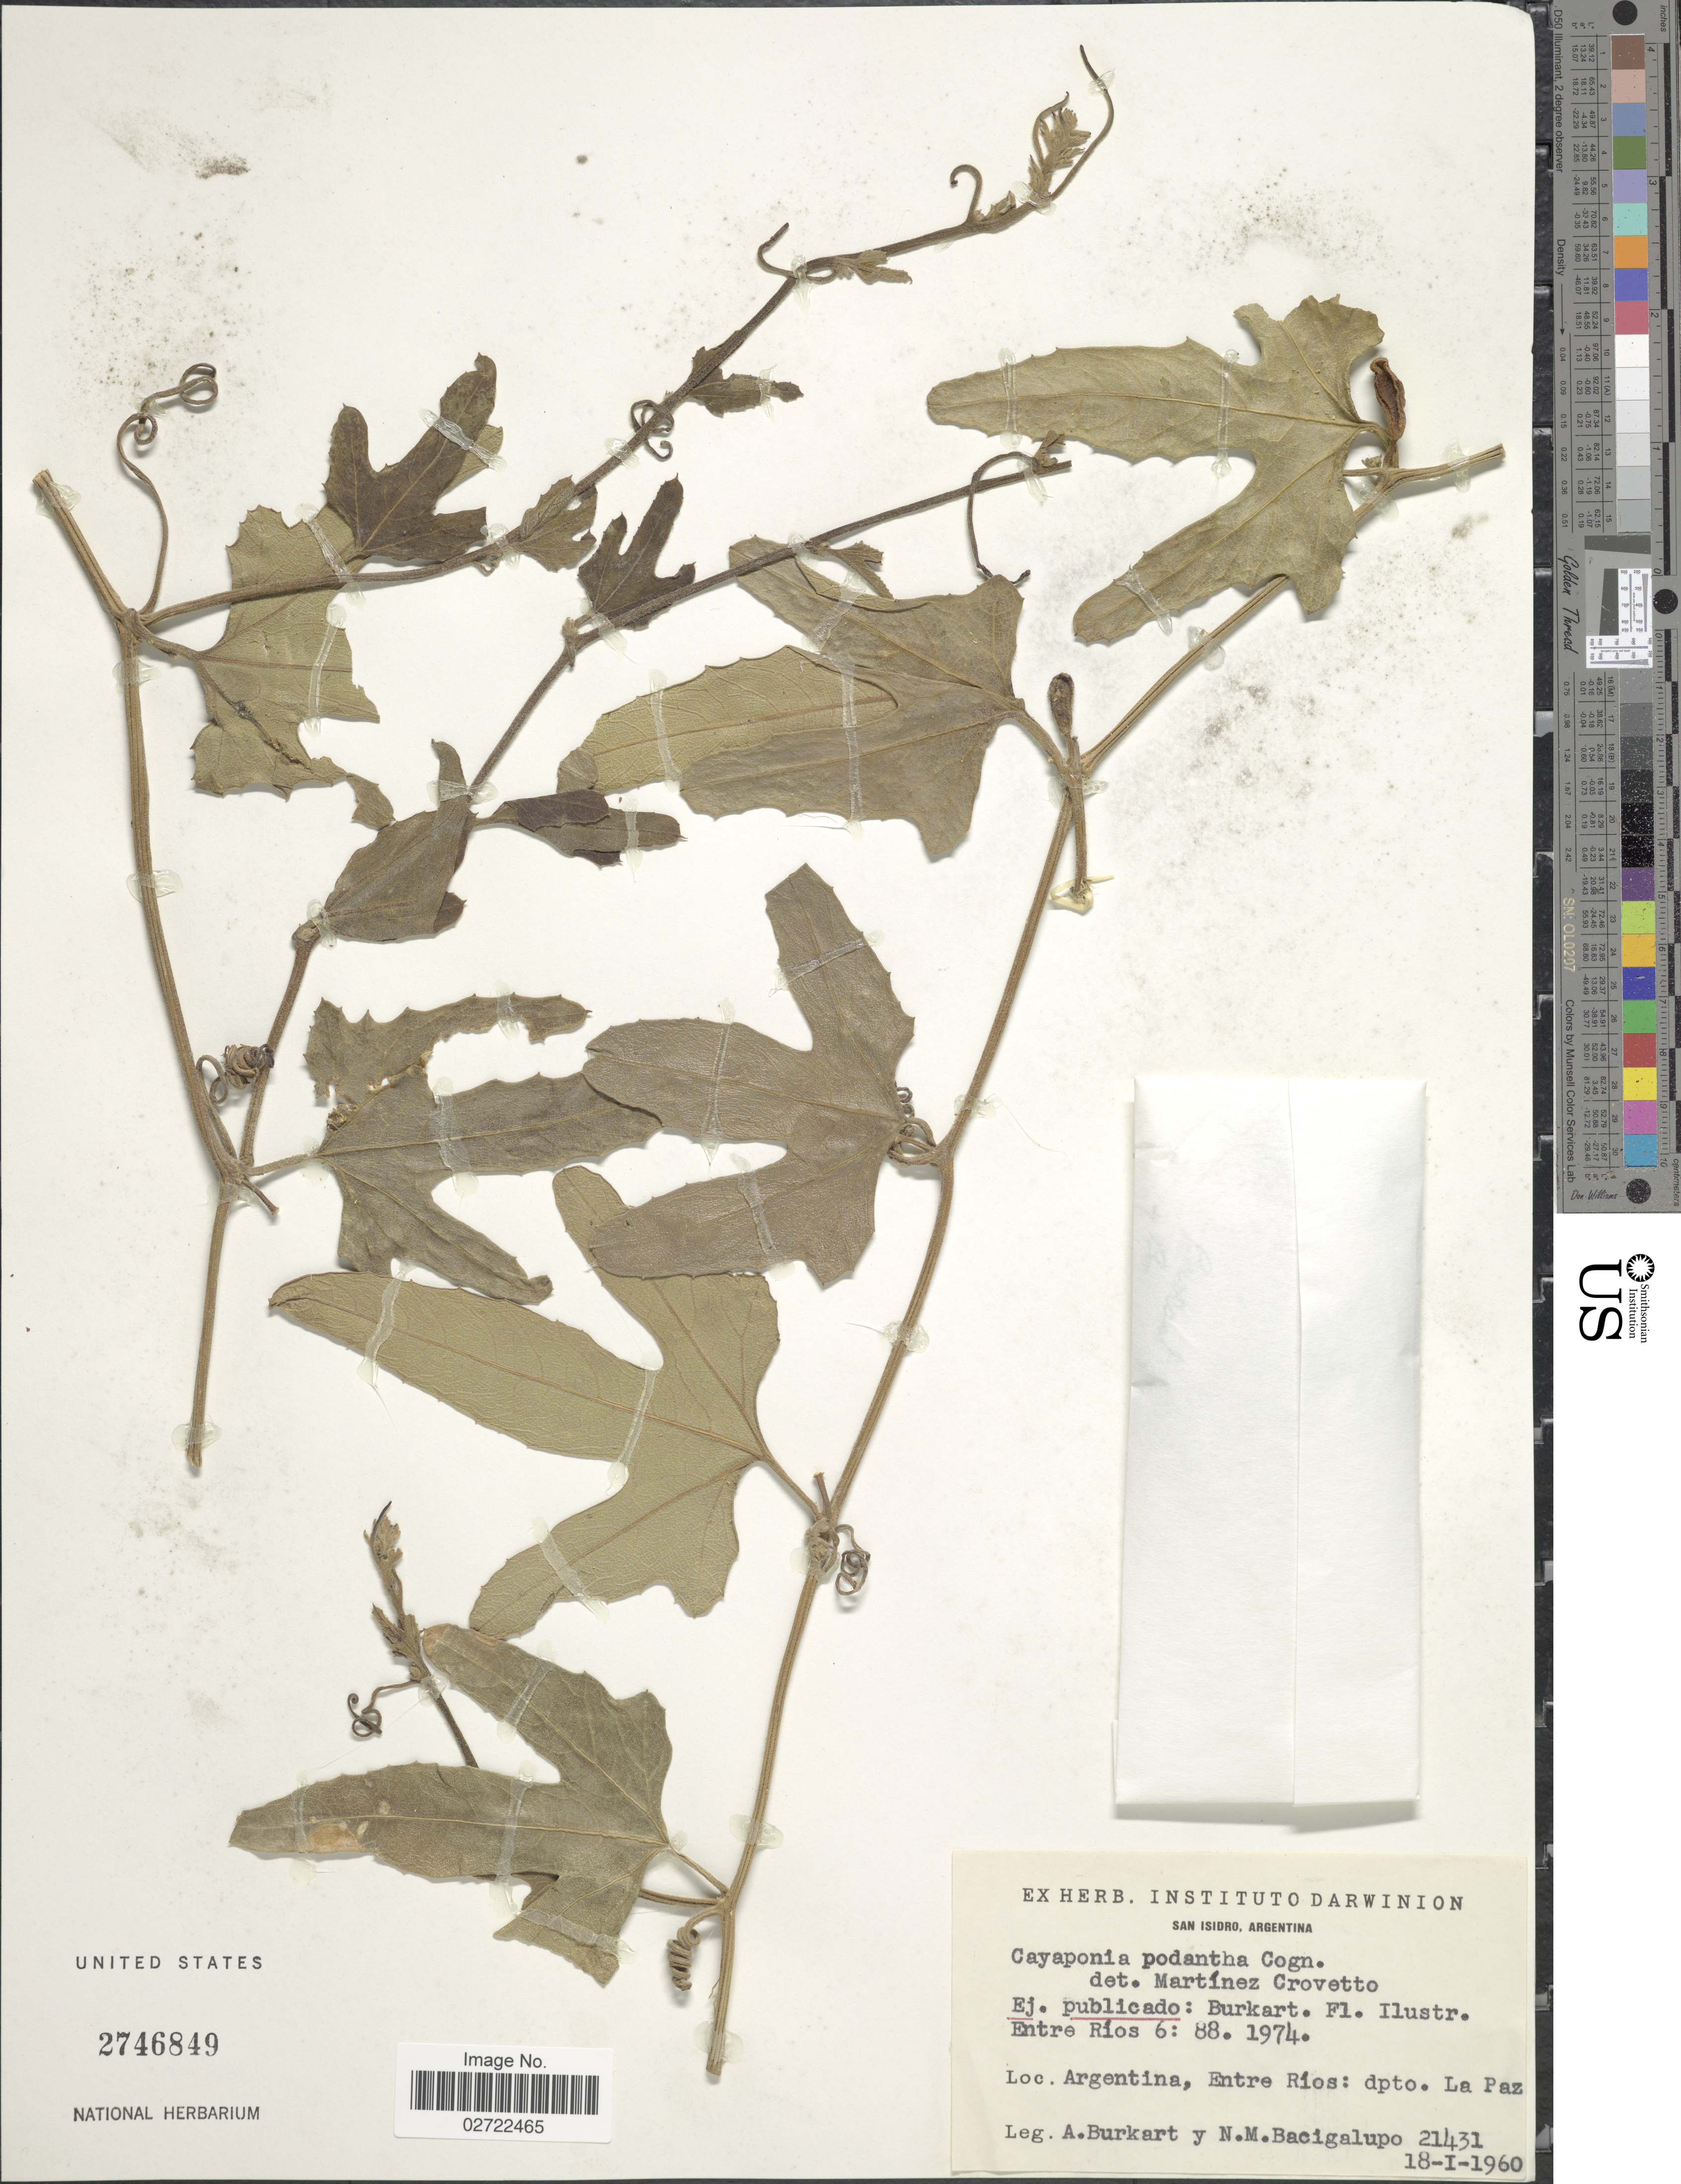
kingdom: Plantae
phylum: Tracheophyta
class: Magnoliopsida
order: Cucurbitales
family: Cucurbitaceae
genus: Cayaponia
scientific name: Cayaponia podantha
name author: Cogn.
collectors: A. E. Burkart & N. M. Bacigalupo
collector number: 21431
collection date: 1960-01-18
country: Argentina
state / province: Entre Rios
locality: Dpto. La Paz.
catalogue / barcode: US 2746849